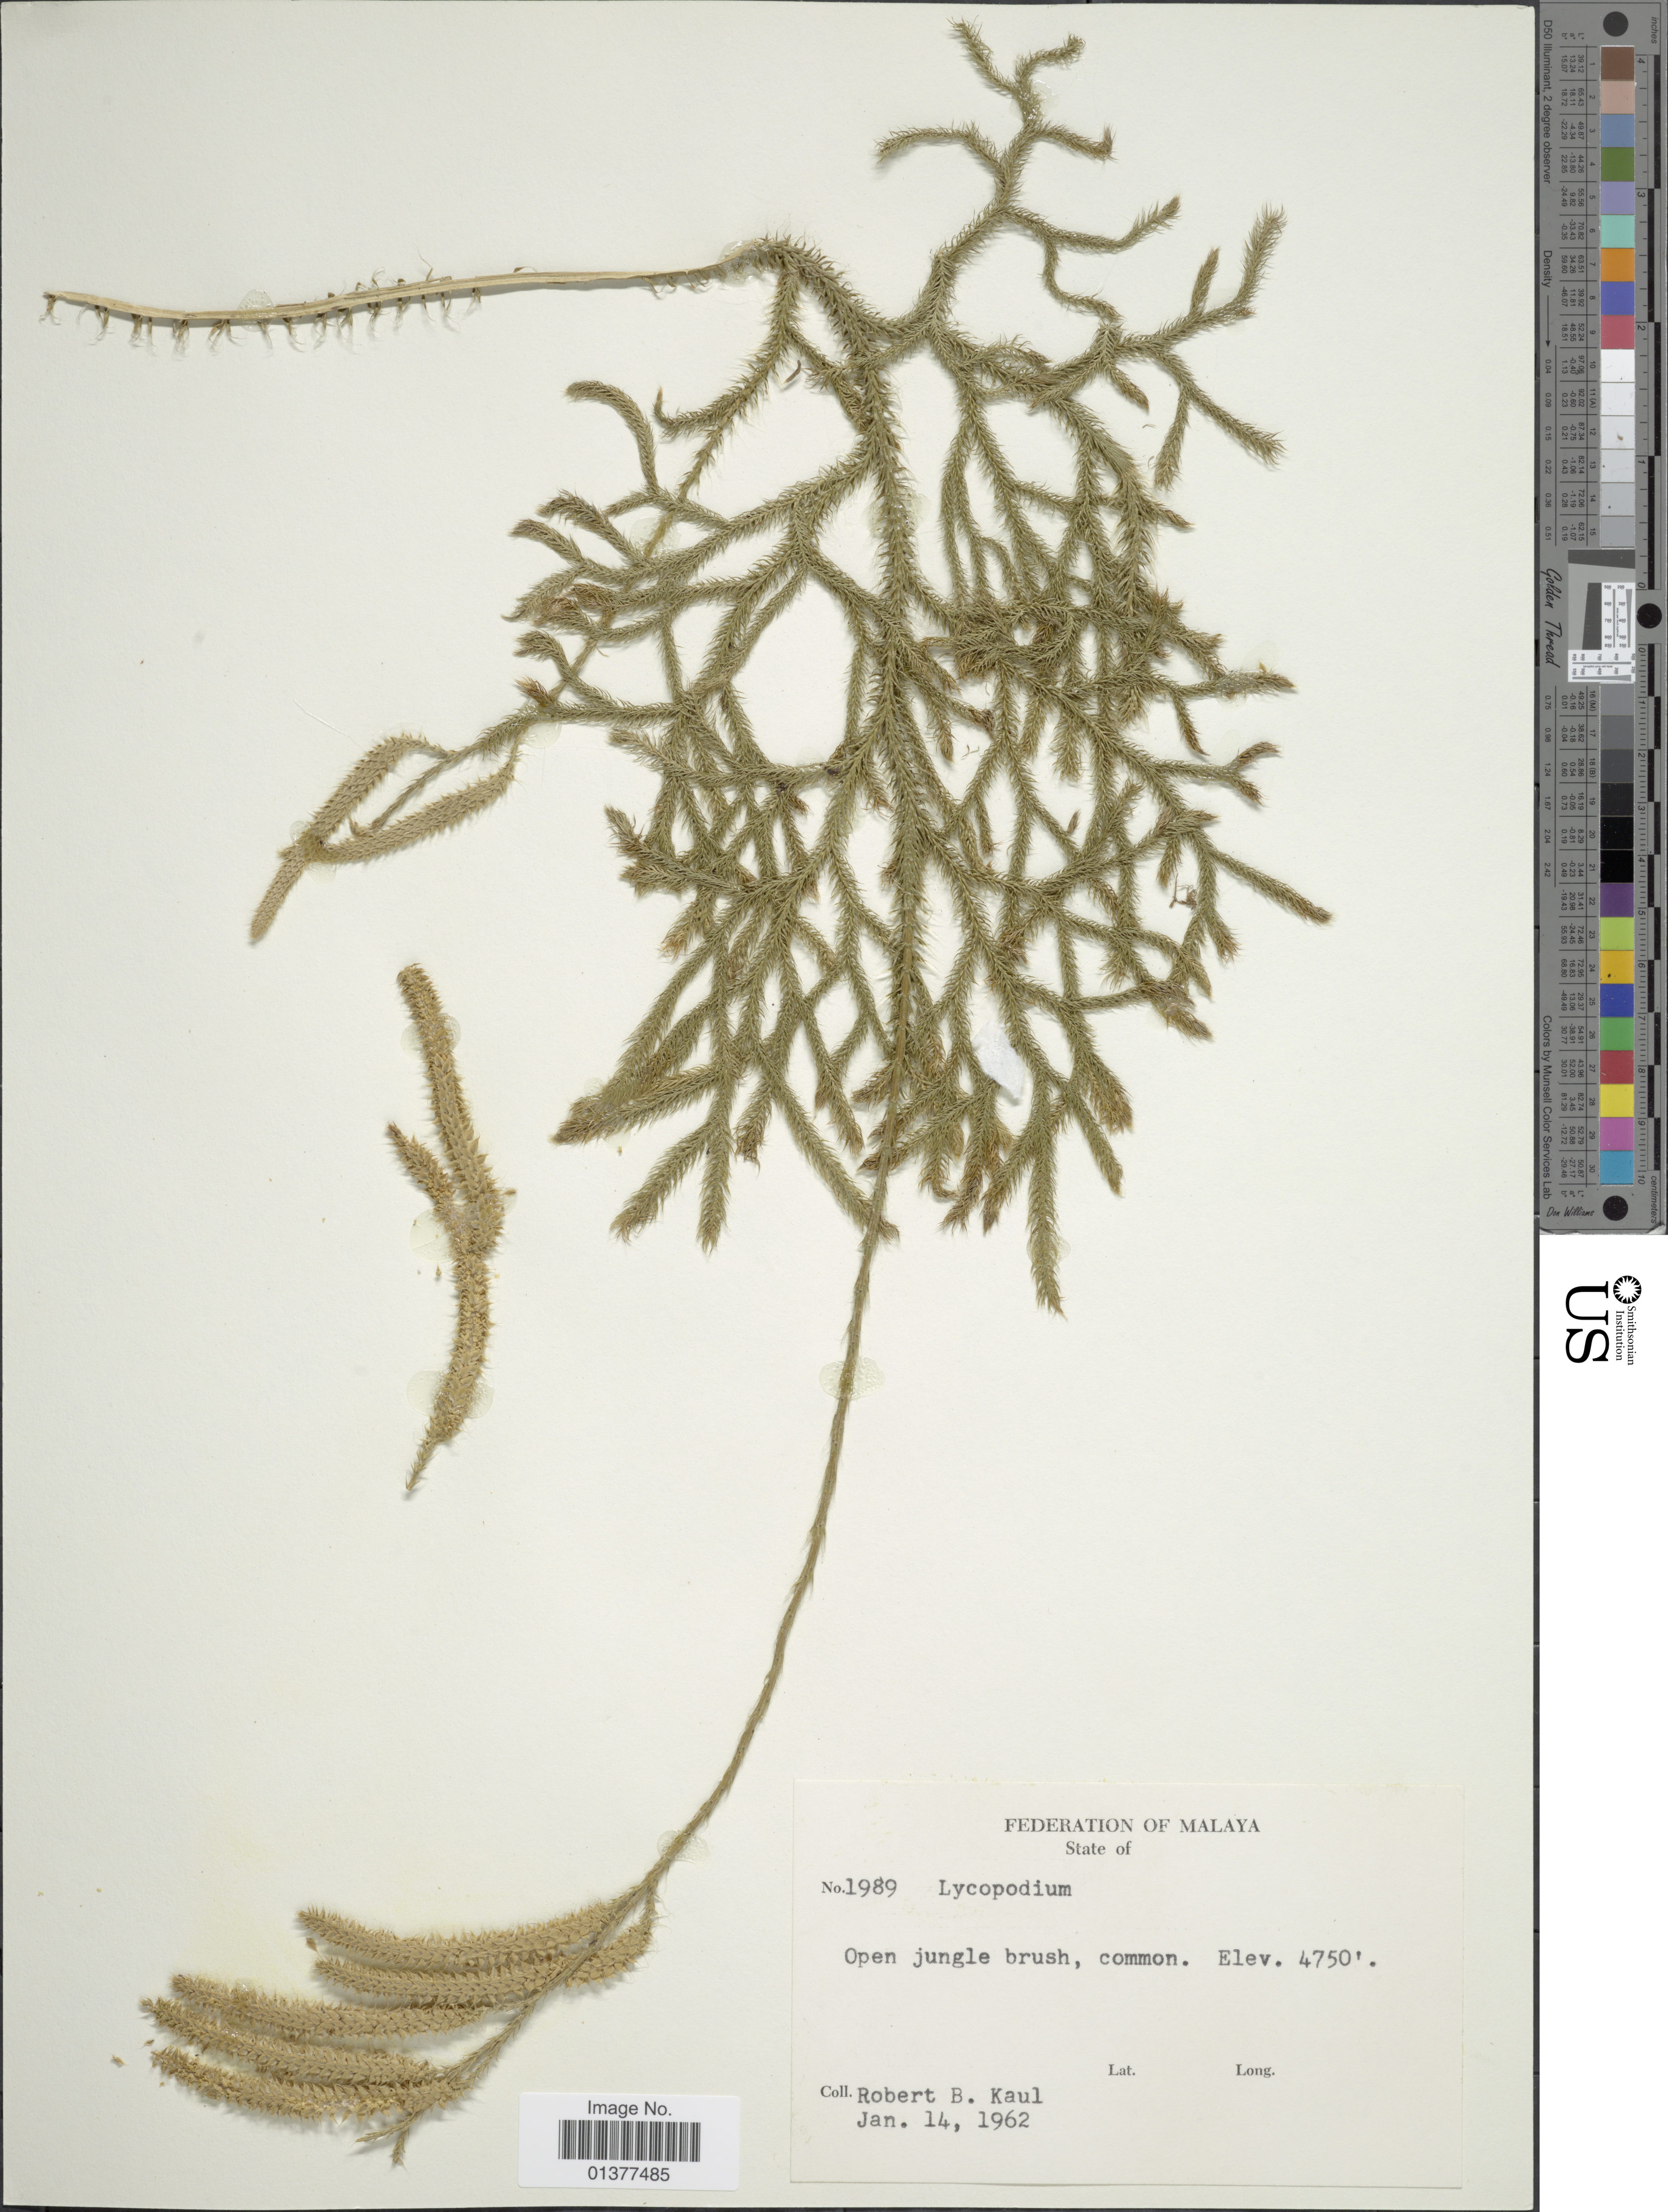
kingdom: Plantae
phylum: Tracheophyta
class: Lycopodiopsida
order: Lycopodiales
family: Lycopodiaceae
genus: Lycopodium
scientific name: Lycopodium clavatum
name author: L.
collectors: R. Kaul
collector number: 1989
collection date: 1962-01-14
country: Malaysia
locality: Open jungle brush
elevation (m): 4750